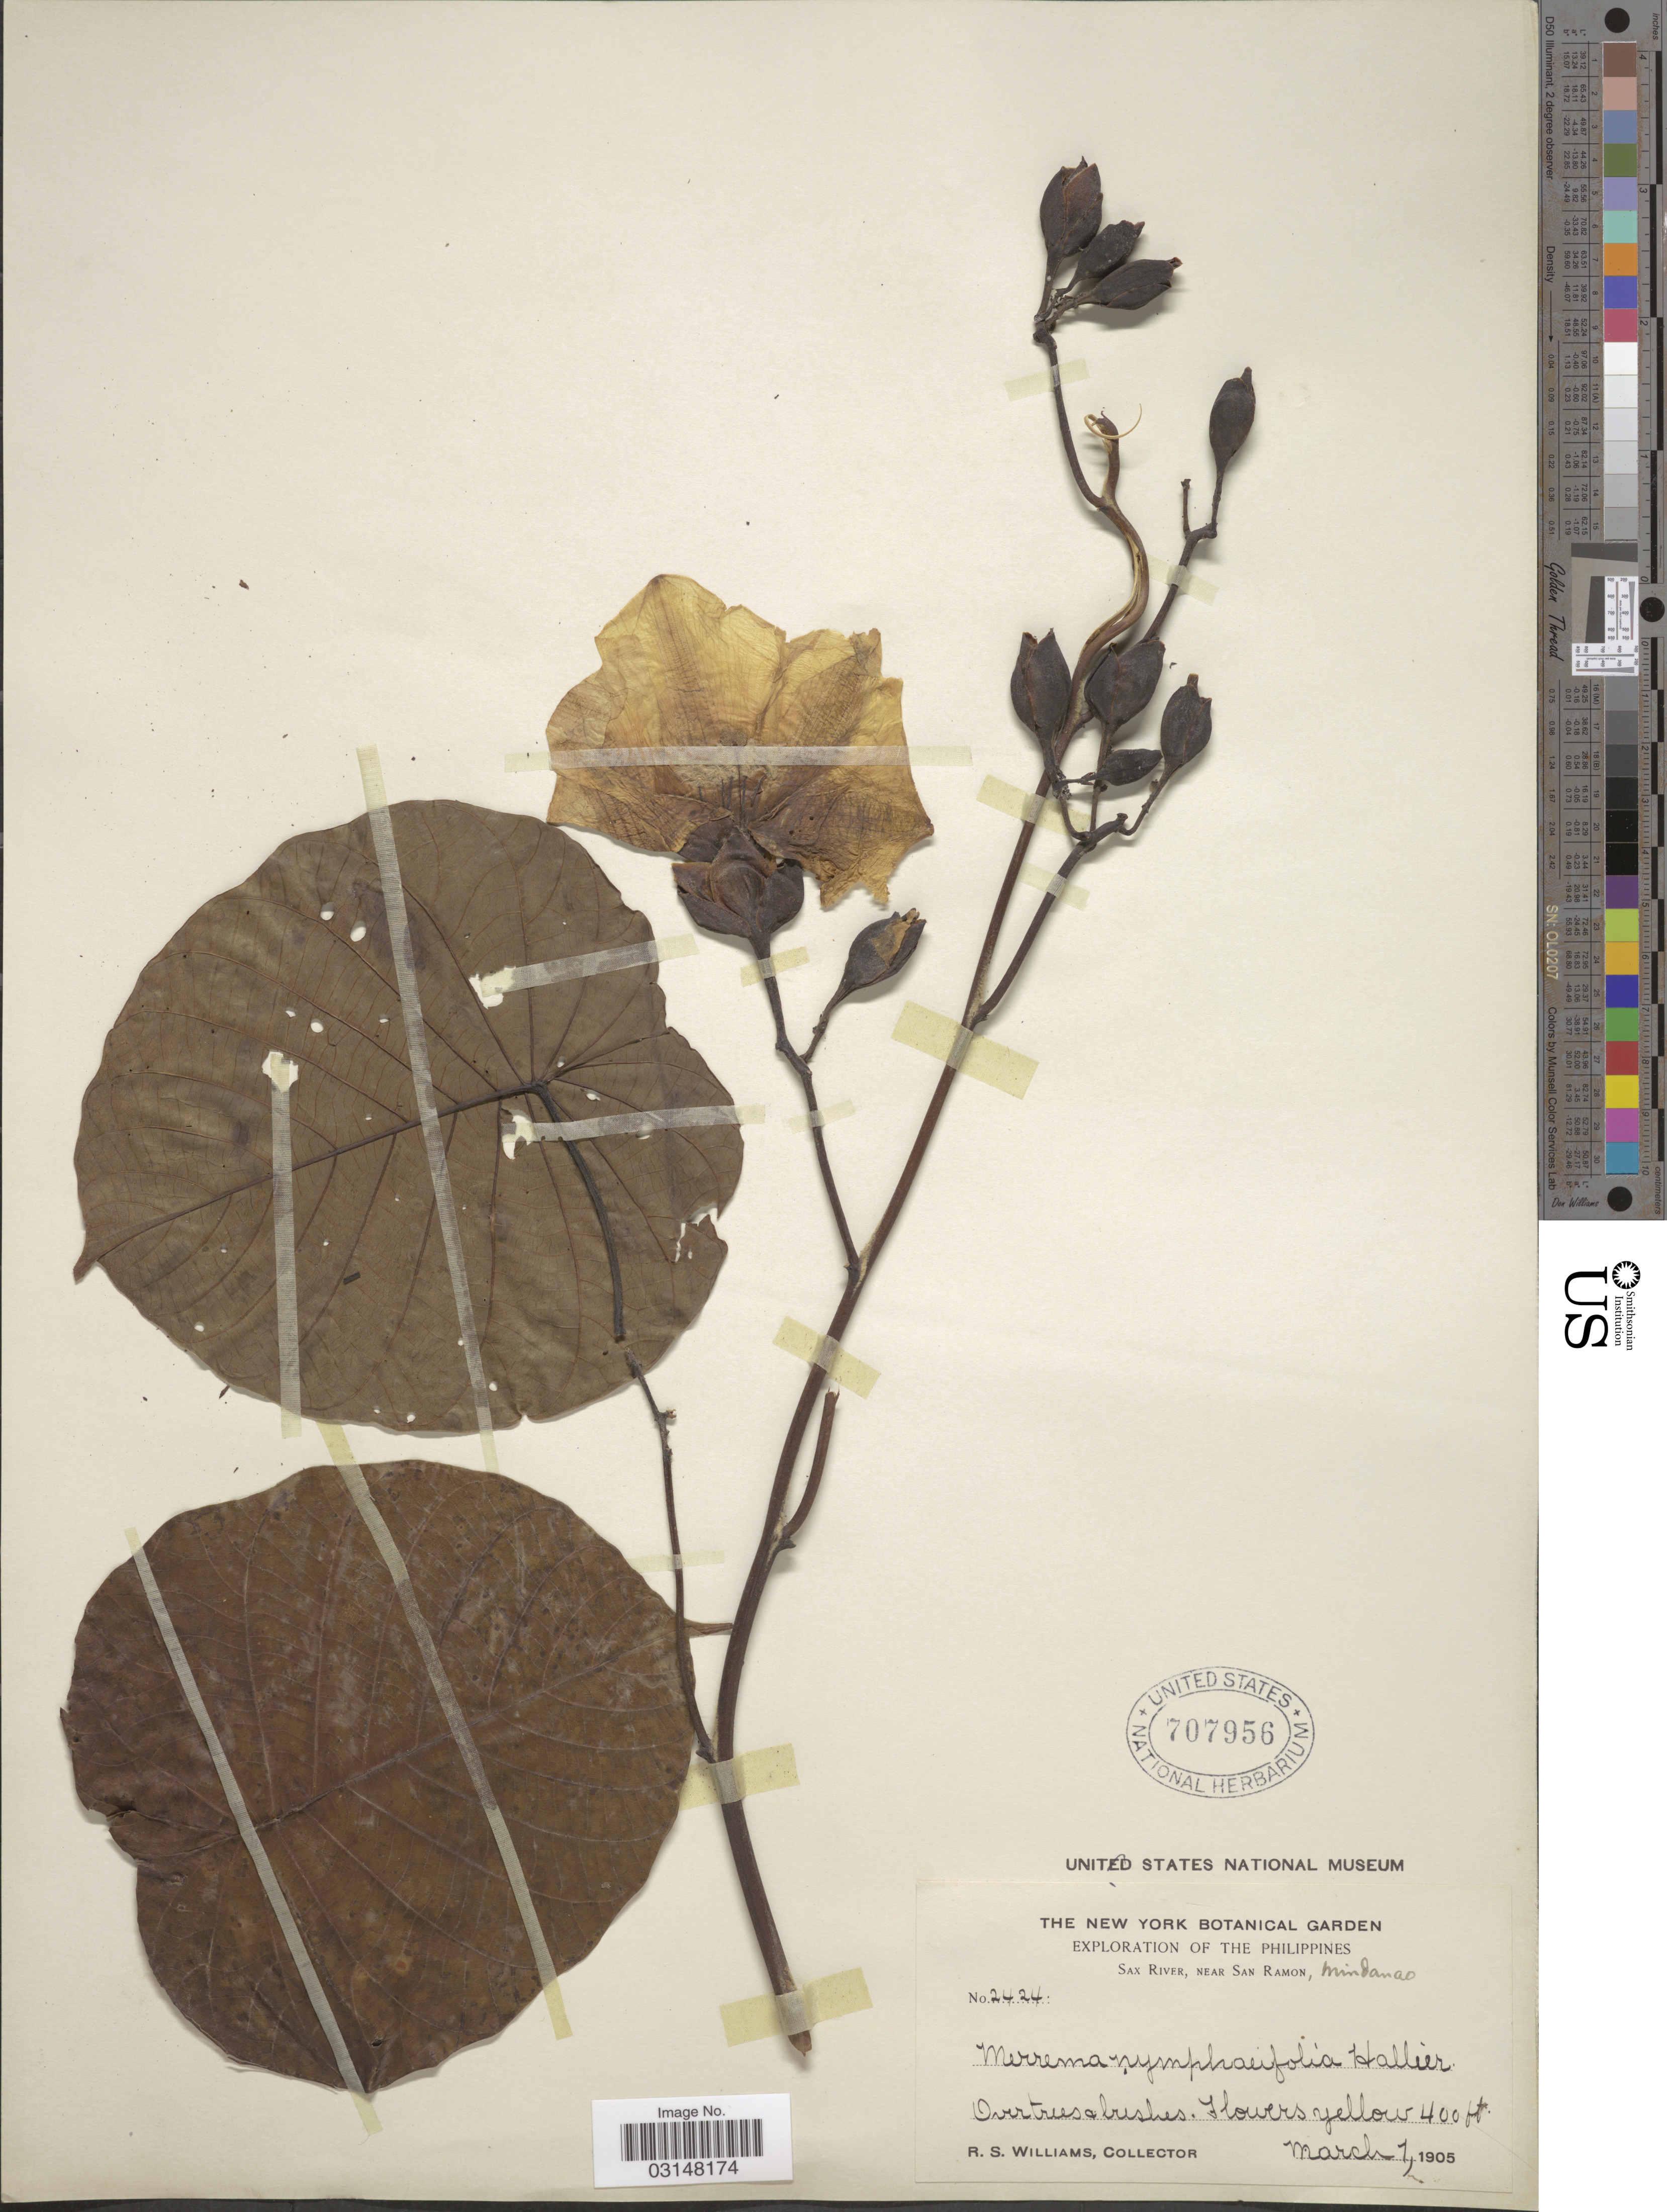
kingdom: Plantae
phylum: Tracheophyta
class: Magnoliopsida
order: Solanales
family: Convolvulaceae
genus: Decalobanthus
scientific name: Decalobanthus peltatus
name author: (L.) A. R. Simões & Staples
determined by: Strong, Mark T., (BOT), Smithsonian Institution - National Museum of Natural History (UNITED STATES)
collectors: R. S. Williams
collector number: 2424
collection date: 1905-03-07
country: Philippines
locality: Sax River, near San Ramon, Mindanao.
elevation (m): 122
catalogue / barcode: US 707956